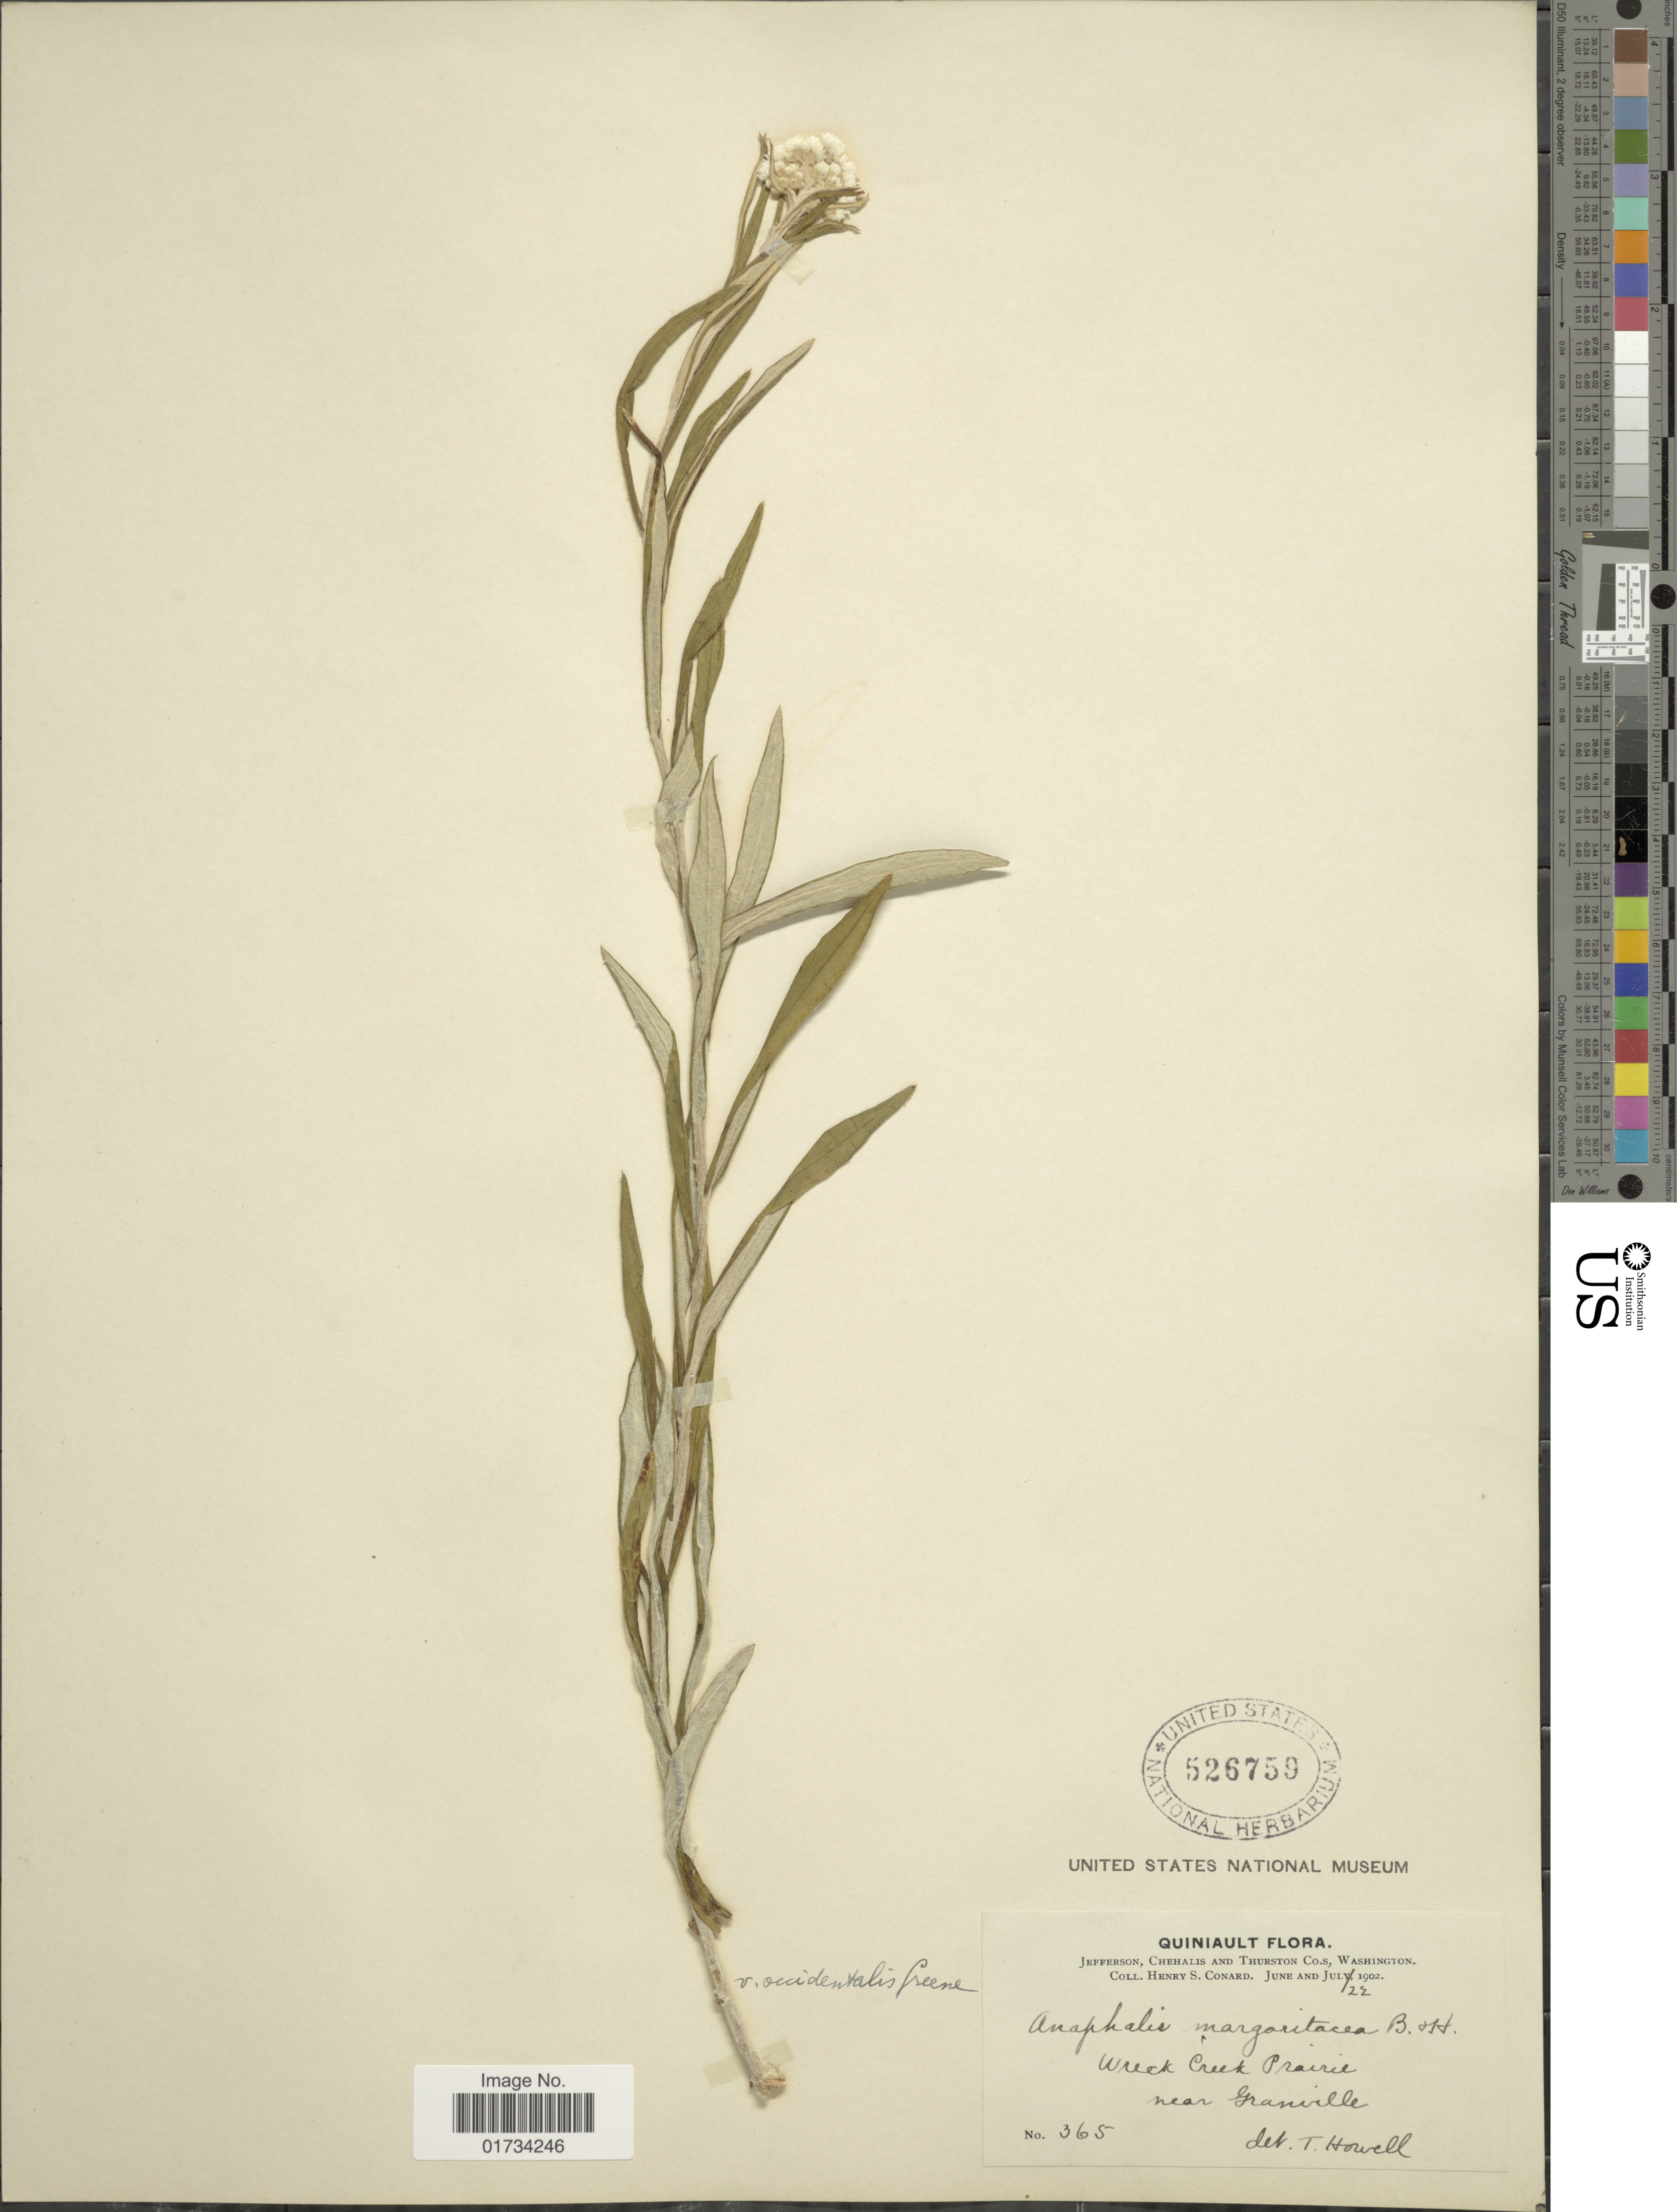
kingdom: Plantae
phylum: Tracheophyta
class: Magnoliopsida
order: Asterales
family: Asteraceae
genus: Anaphalis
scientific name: Anaphalis margaritacea var. occidentalis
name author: Greene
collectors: H. S. Conard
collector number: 365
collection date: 1902-06/1902-07-22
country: United States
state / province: Washington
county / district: Thurston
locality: Quinialt, Jefferson, Chehalis and Thurston Co., Wreck Creek Prairie, S. of Granville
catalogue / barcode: US 526759